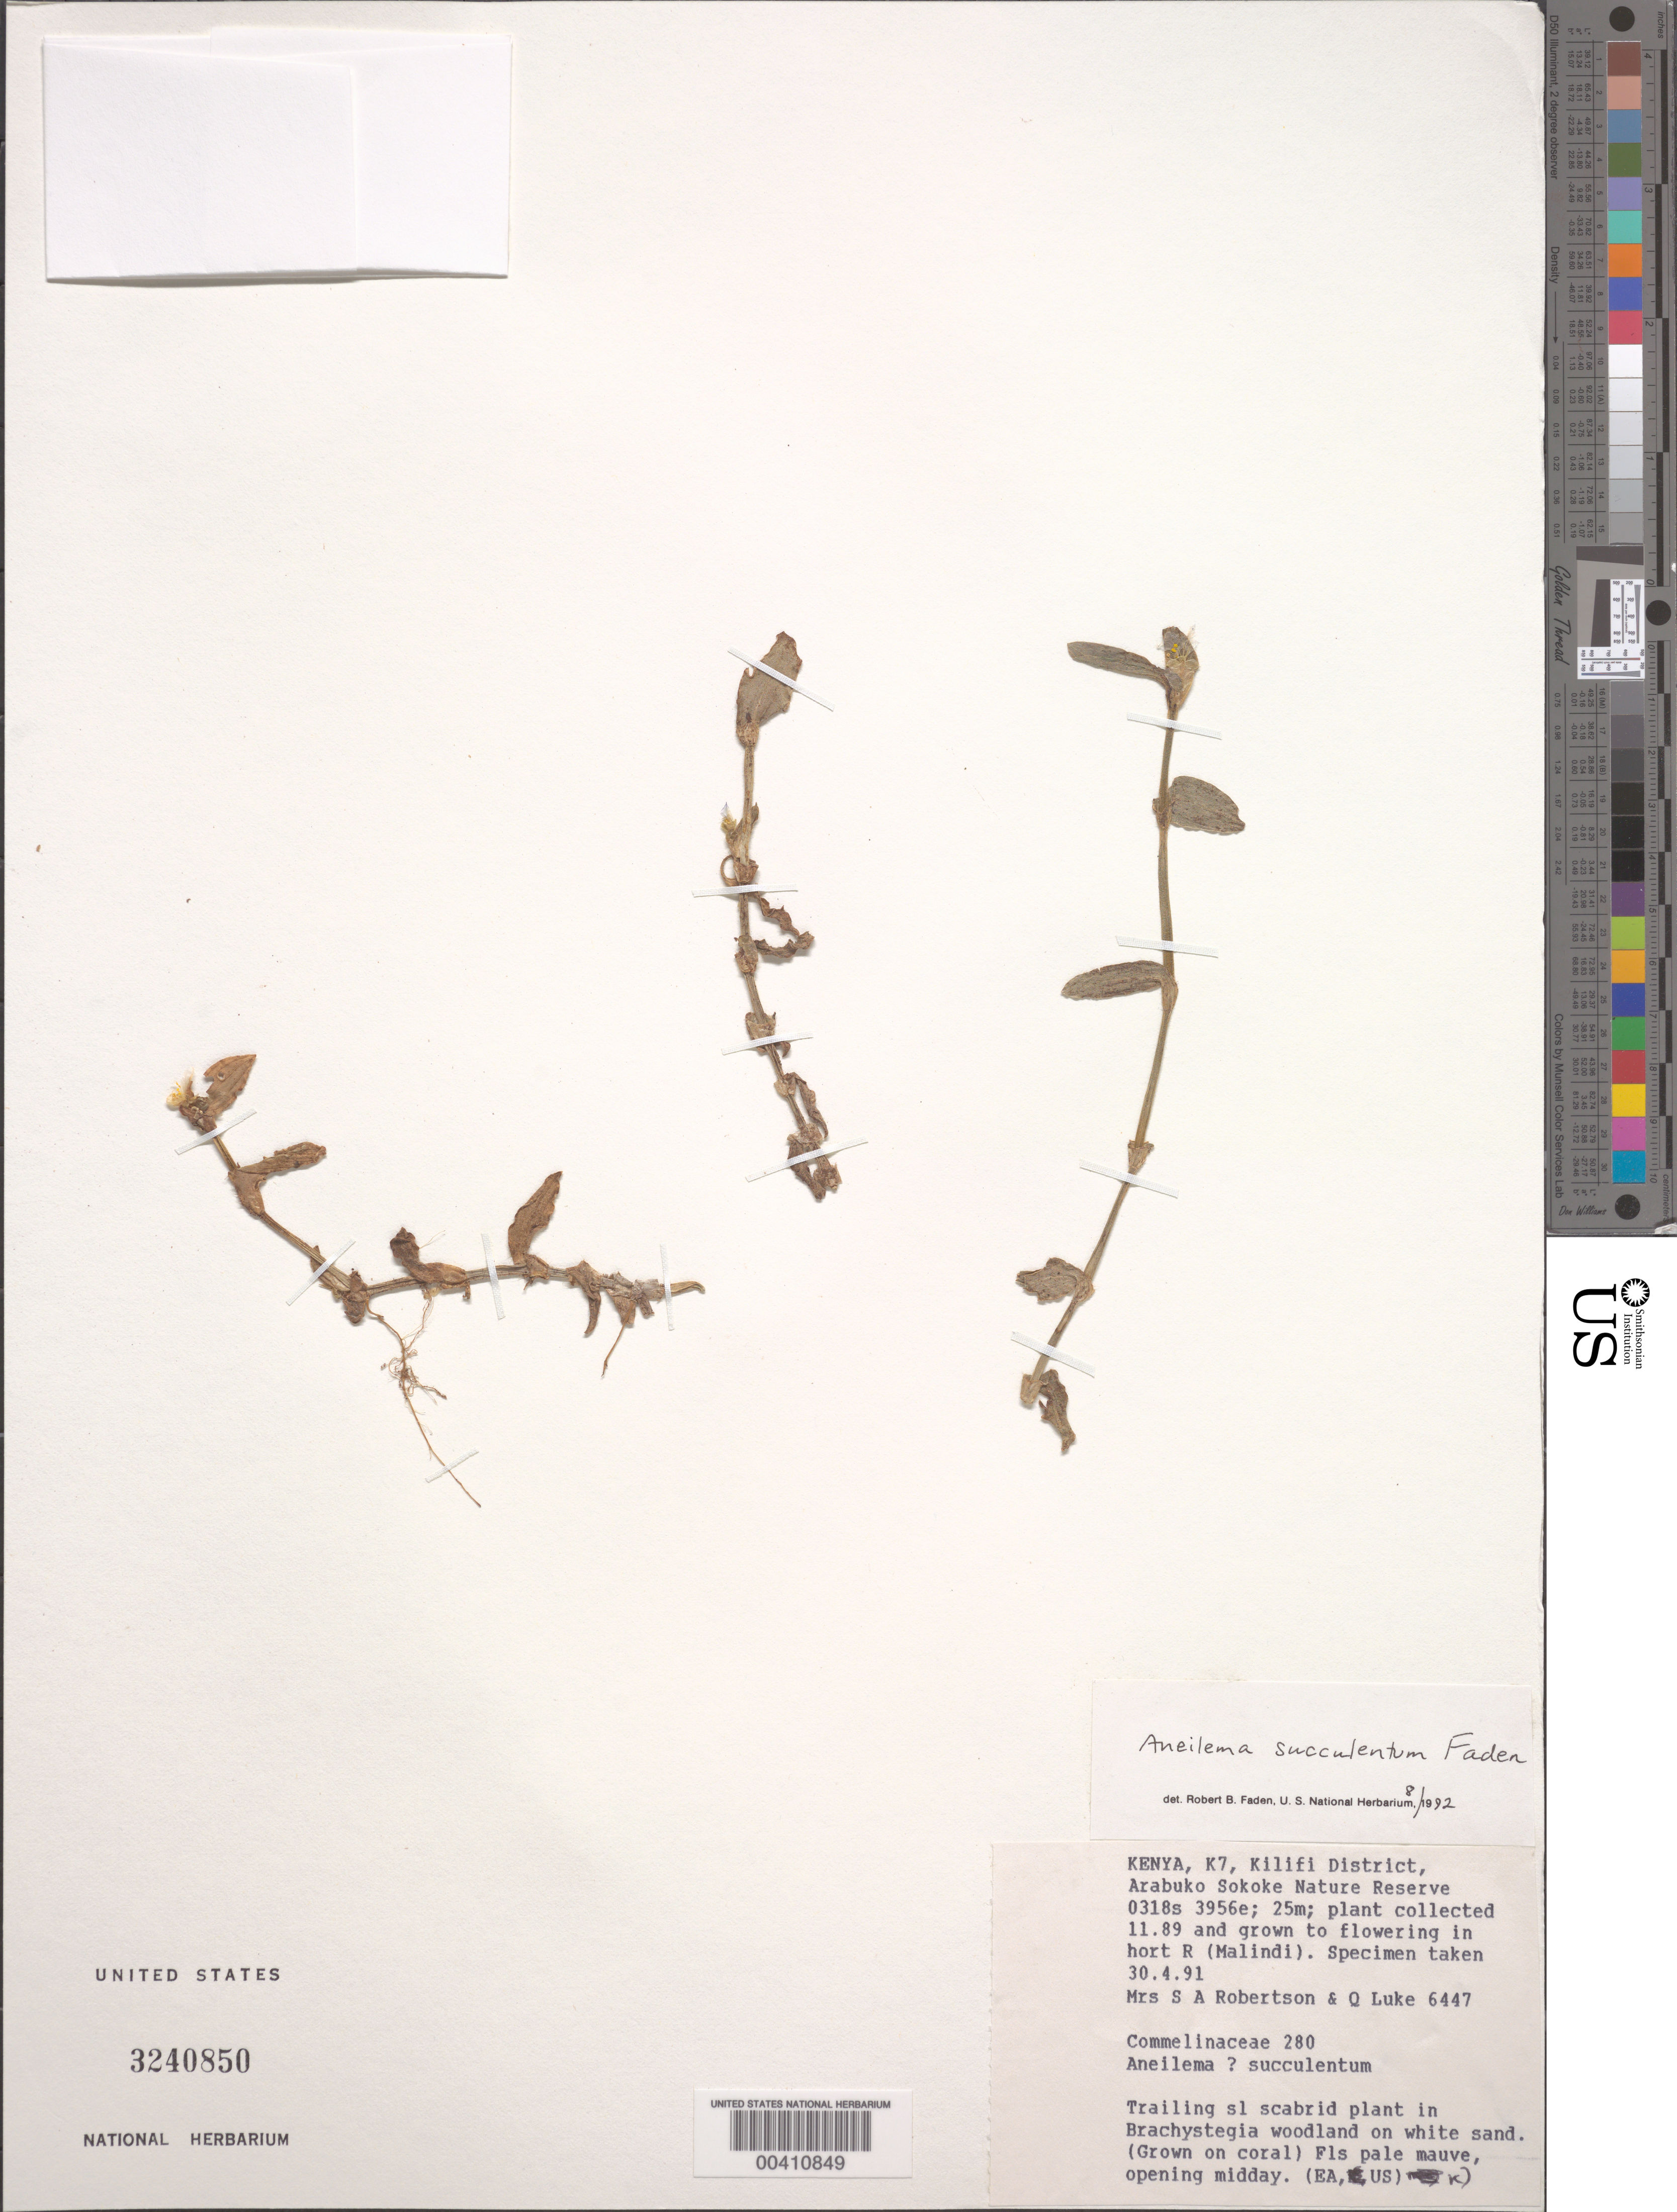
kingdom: Plantae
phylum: Tracheophyta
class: Liliopsida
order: Commelinales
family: Commelinaceae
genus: Aneilema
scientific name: Aneilema succulentum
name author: Faden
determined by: Faden, Robert B., (US), Smithsonian Institution - National Museum of Natural History (UNITED STATES)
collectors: Mrs. S. A. Robertson & Q. Luke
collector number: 6447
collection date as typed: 30 Apr 1991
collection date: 1991-04-30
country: Kenya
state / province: Kilifi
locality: K7, kilifi district, arabuko sokoke nature reserve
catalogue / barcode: US 3240850